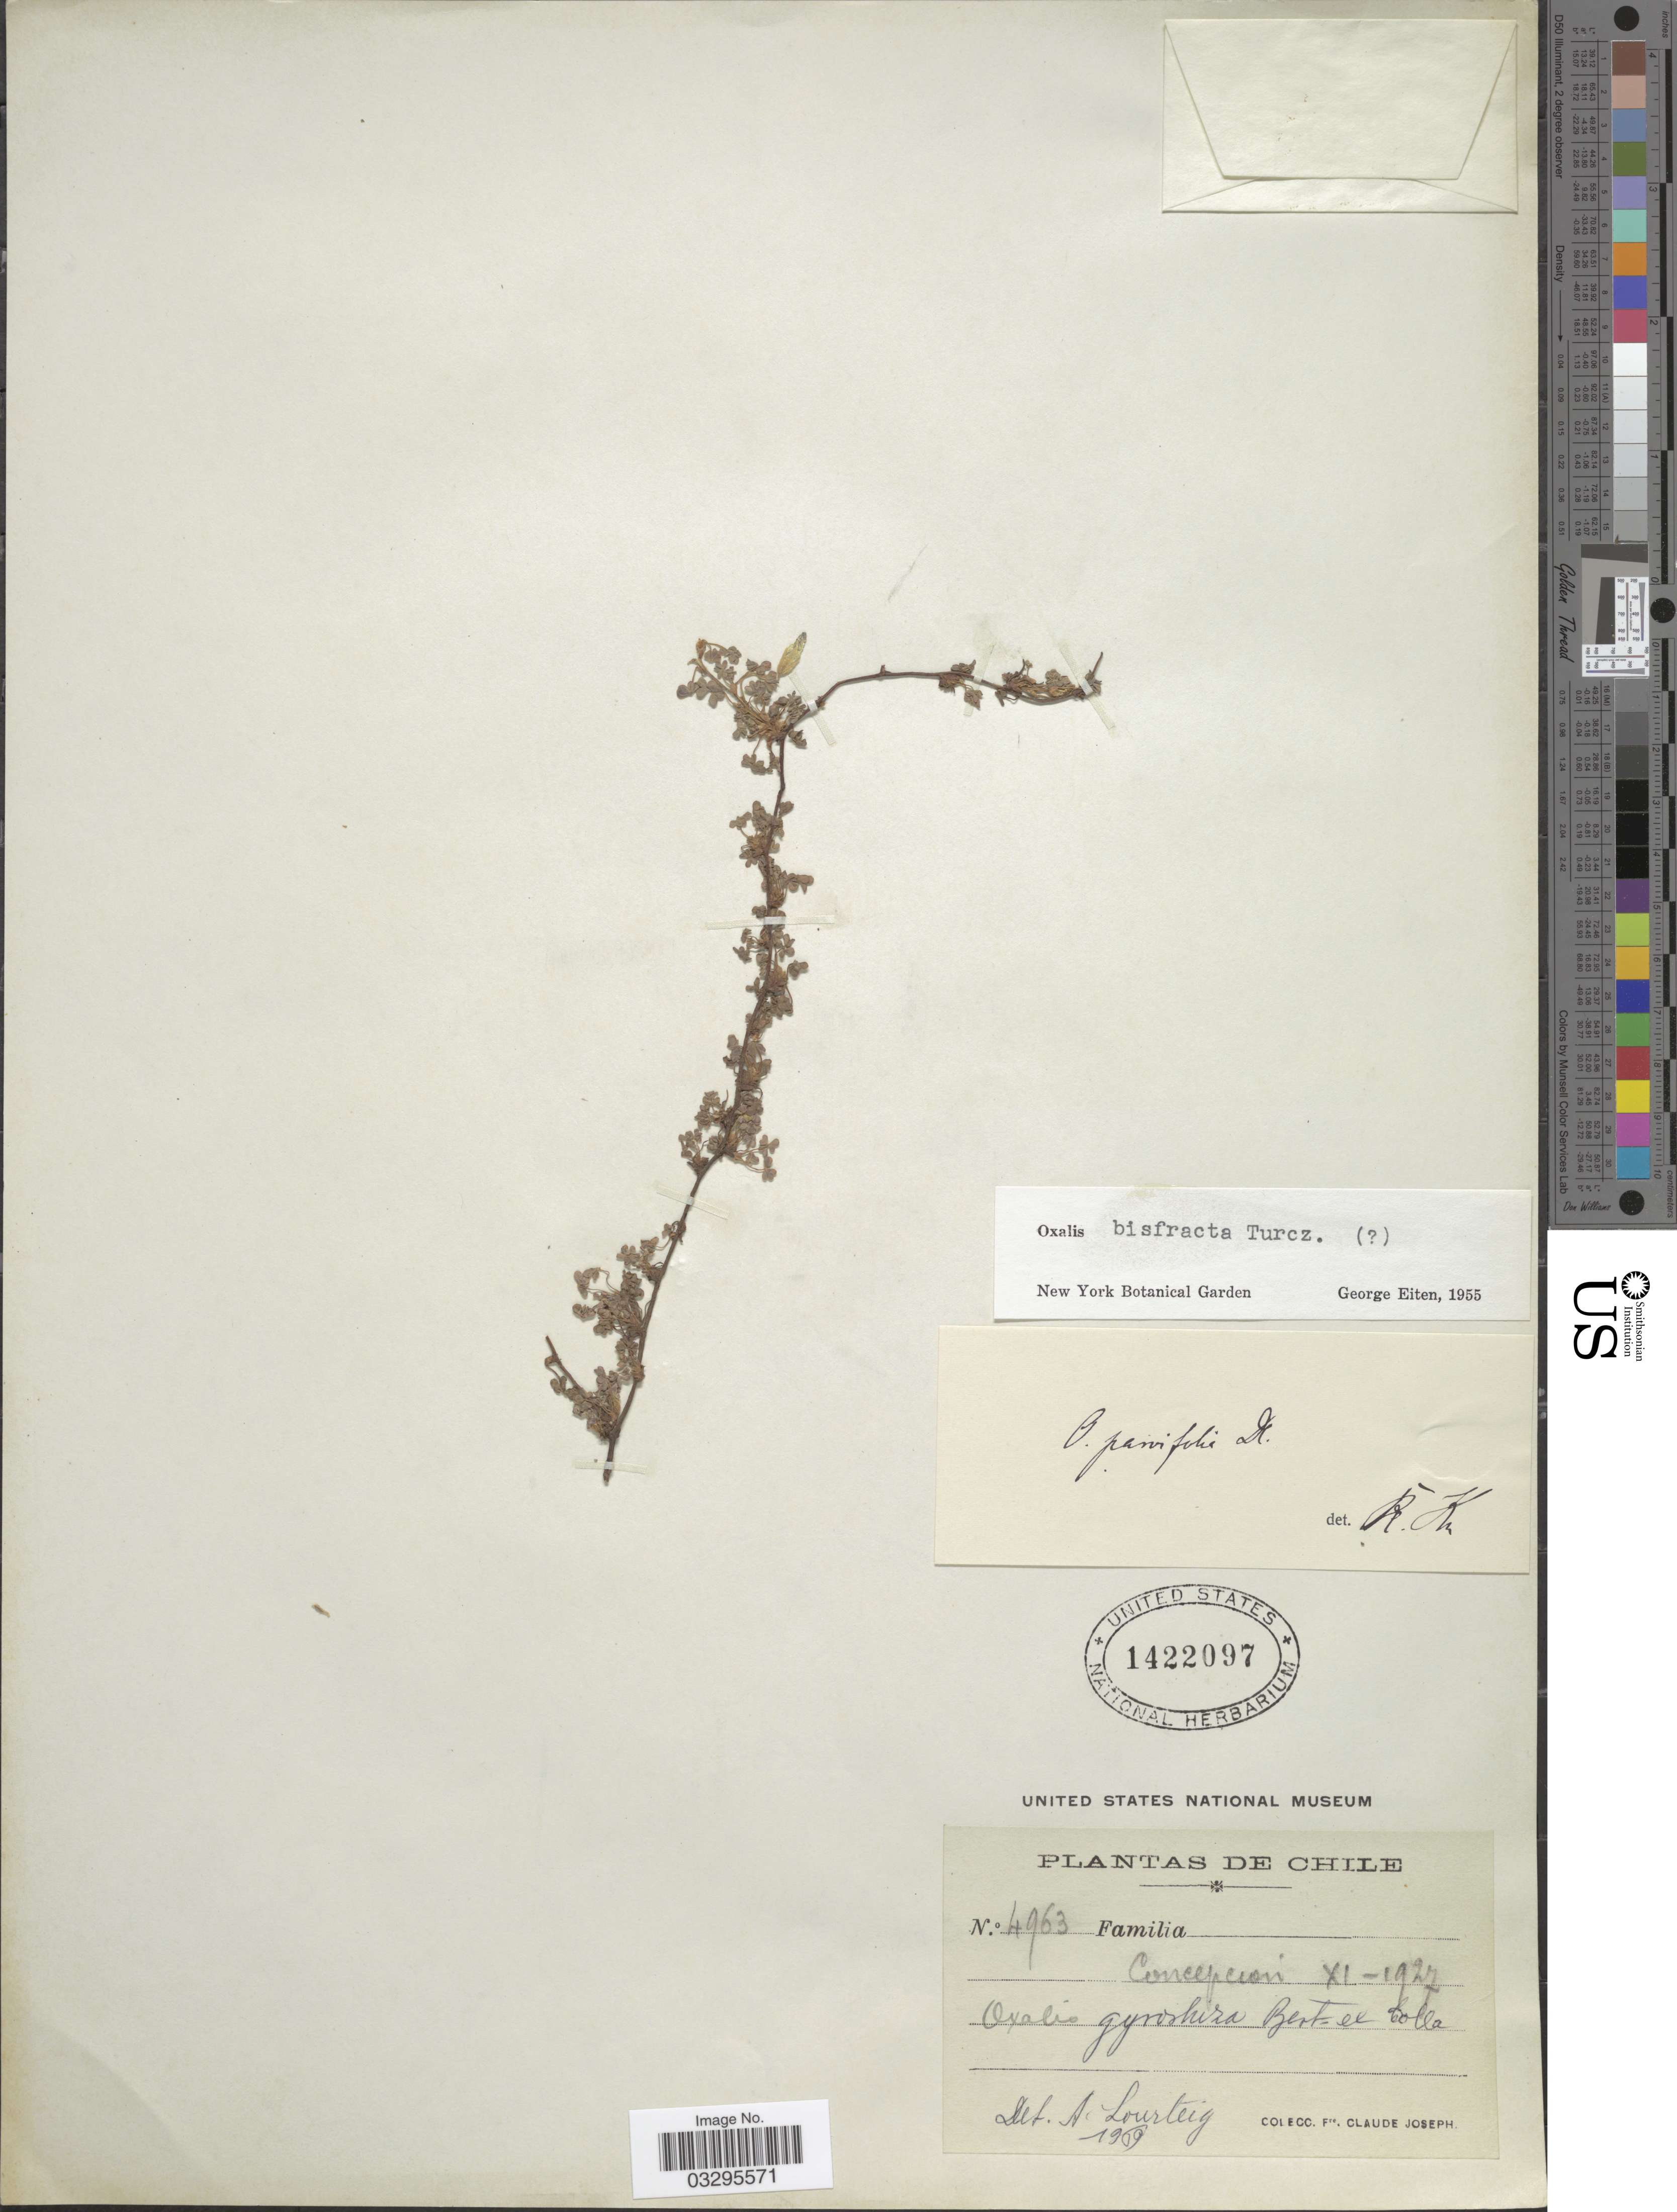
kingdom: Plantae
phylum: Tracheophyta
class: Magnoliopsida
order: Oxalidales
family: Oxalidaceae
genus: Oxalis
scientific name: Oxalis gyrorhiza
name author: Bertero ex Colla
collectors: Bro. Claude-Joseph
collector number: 4963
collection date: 1927-11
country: Chile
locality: Concepcion.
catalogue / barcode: US 1422097